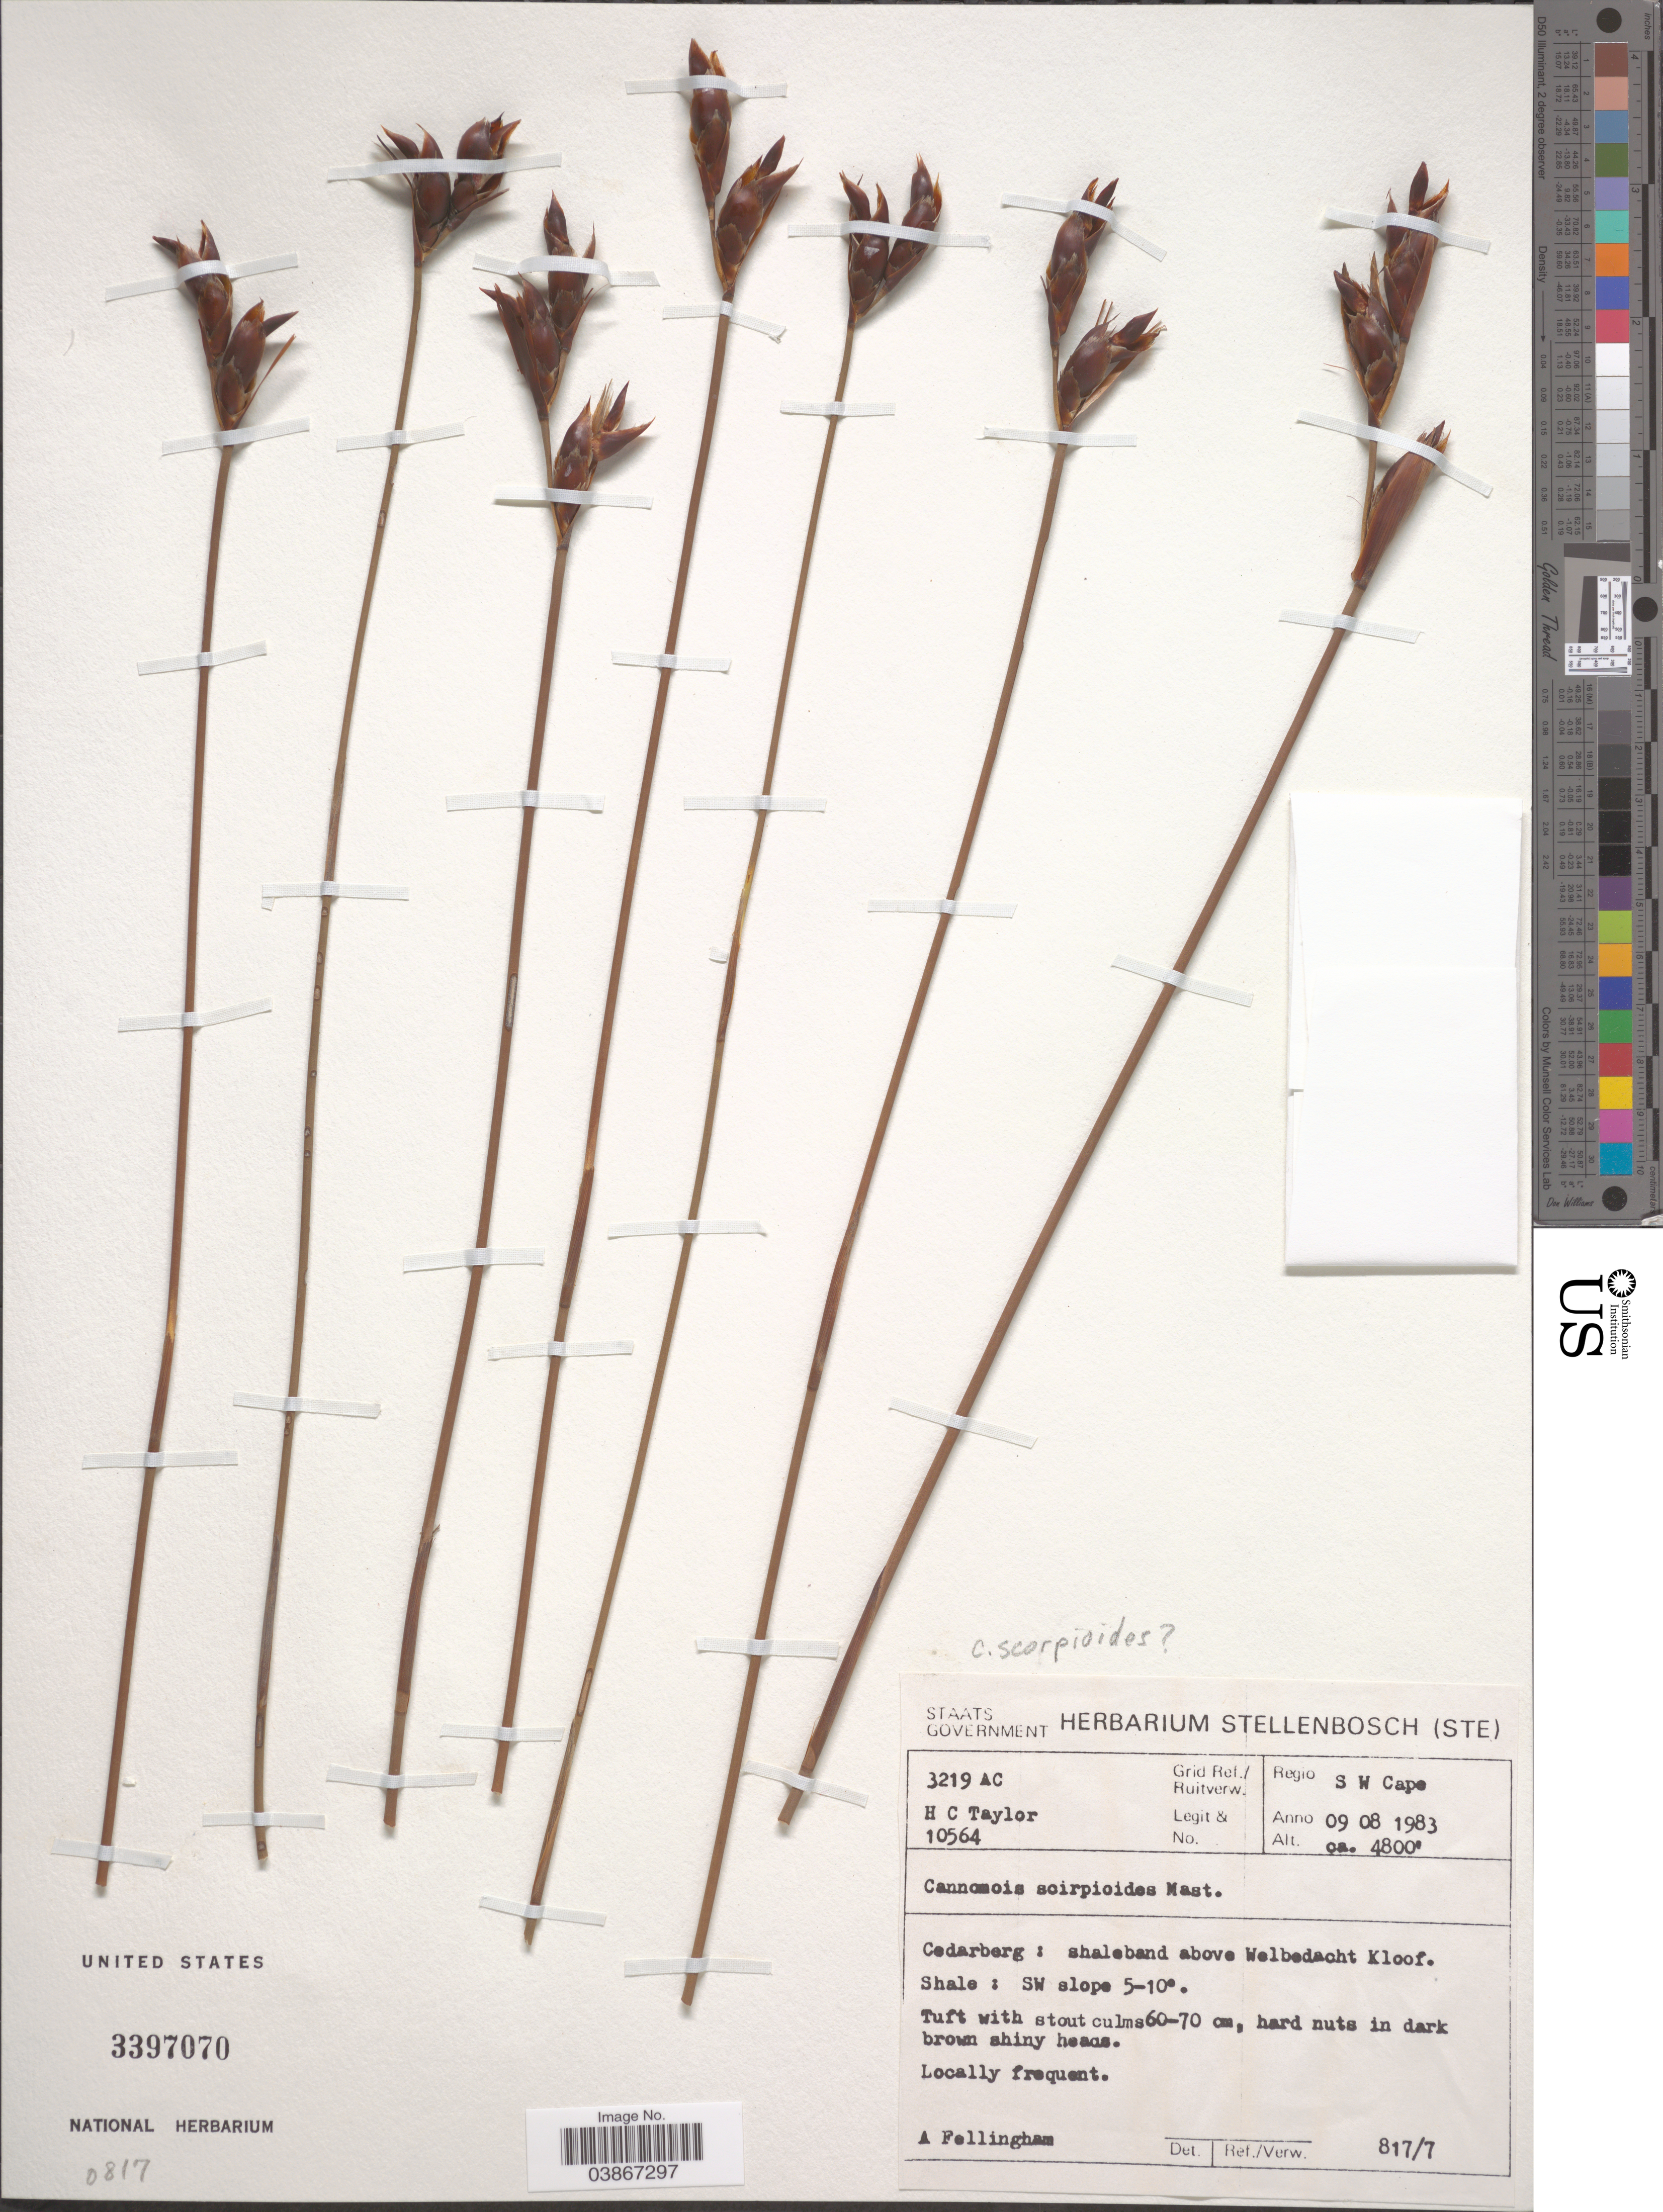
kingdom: Plantae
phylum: Tracheophyta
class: Liliopsida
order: Poales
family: Restionaceae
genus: Cannomois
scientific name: Cannomois scirpoides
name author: (Kunth) Mast.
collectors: H. Taylor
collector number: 10564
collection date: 1983-08-09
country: South Africa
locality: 3219 AC Grid Ref./Ruitverw. Regio S W Cape. Cedarberg: shaleband above Welbedacht Kloof. Shale: SW slope 5-10°.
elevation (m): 1463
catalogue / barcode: US 3397070